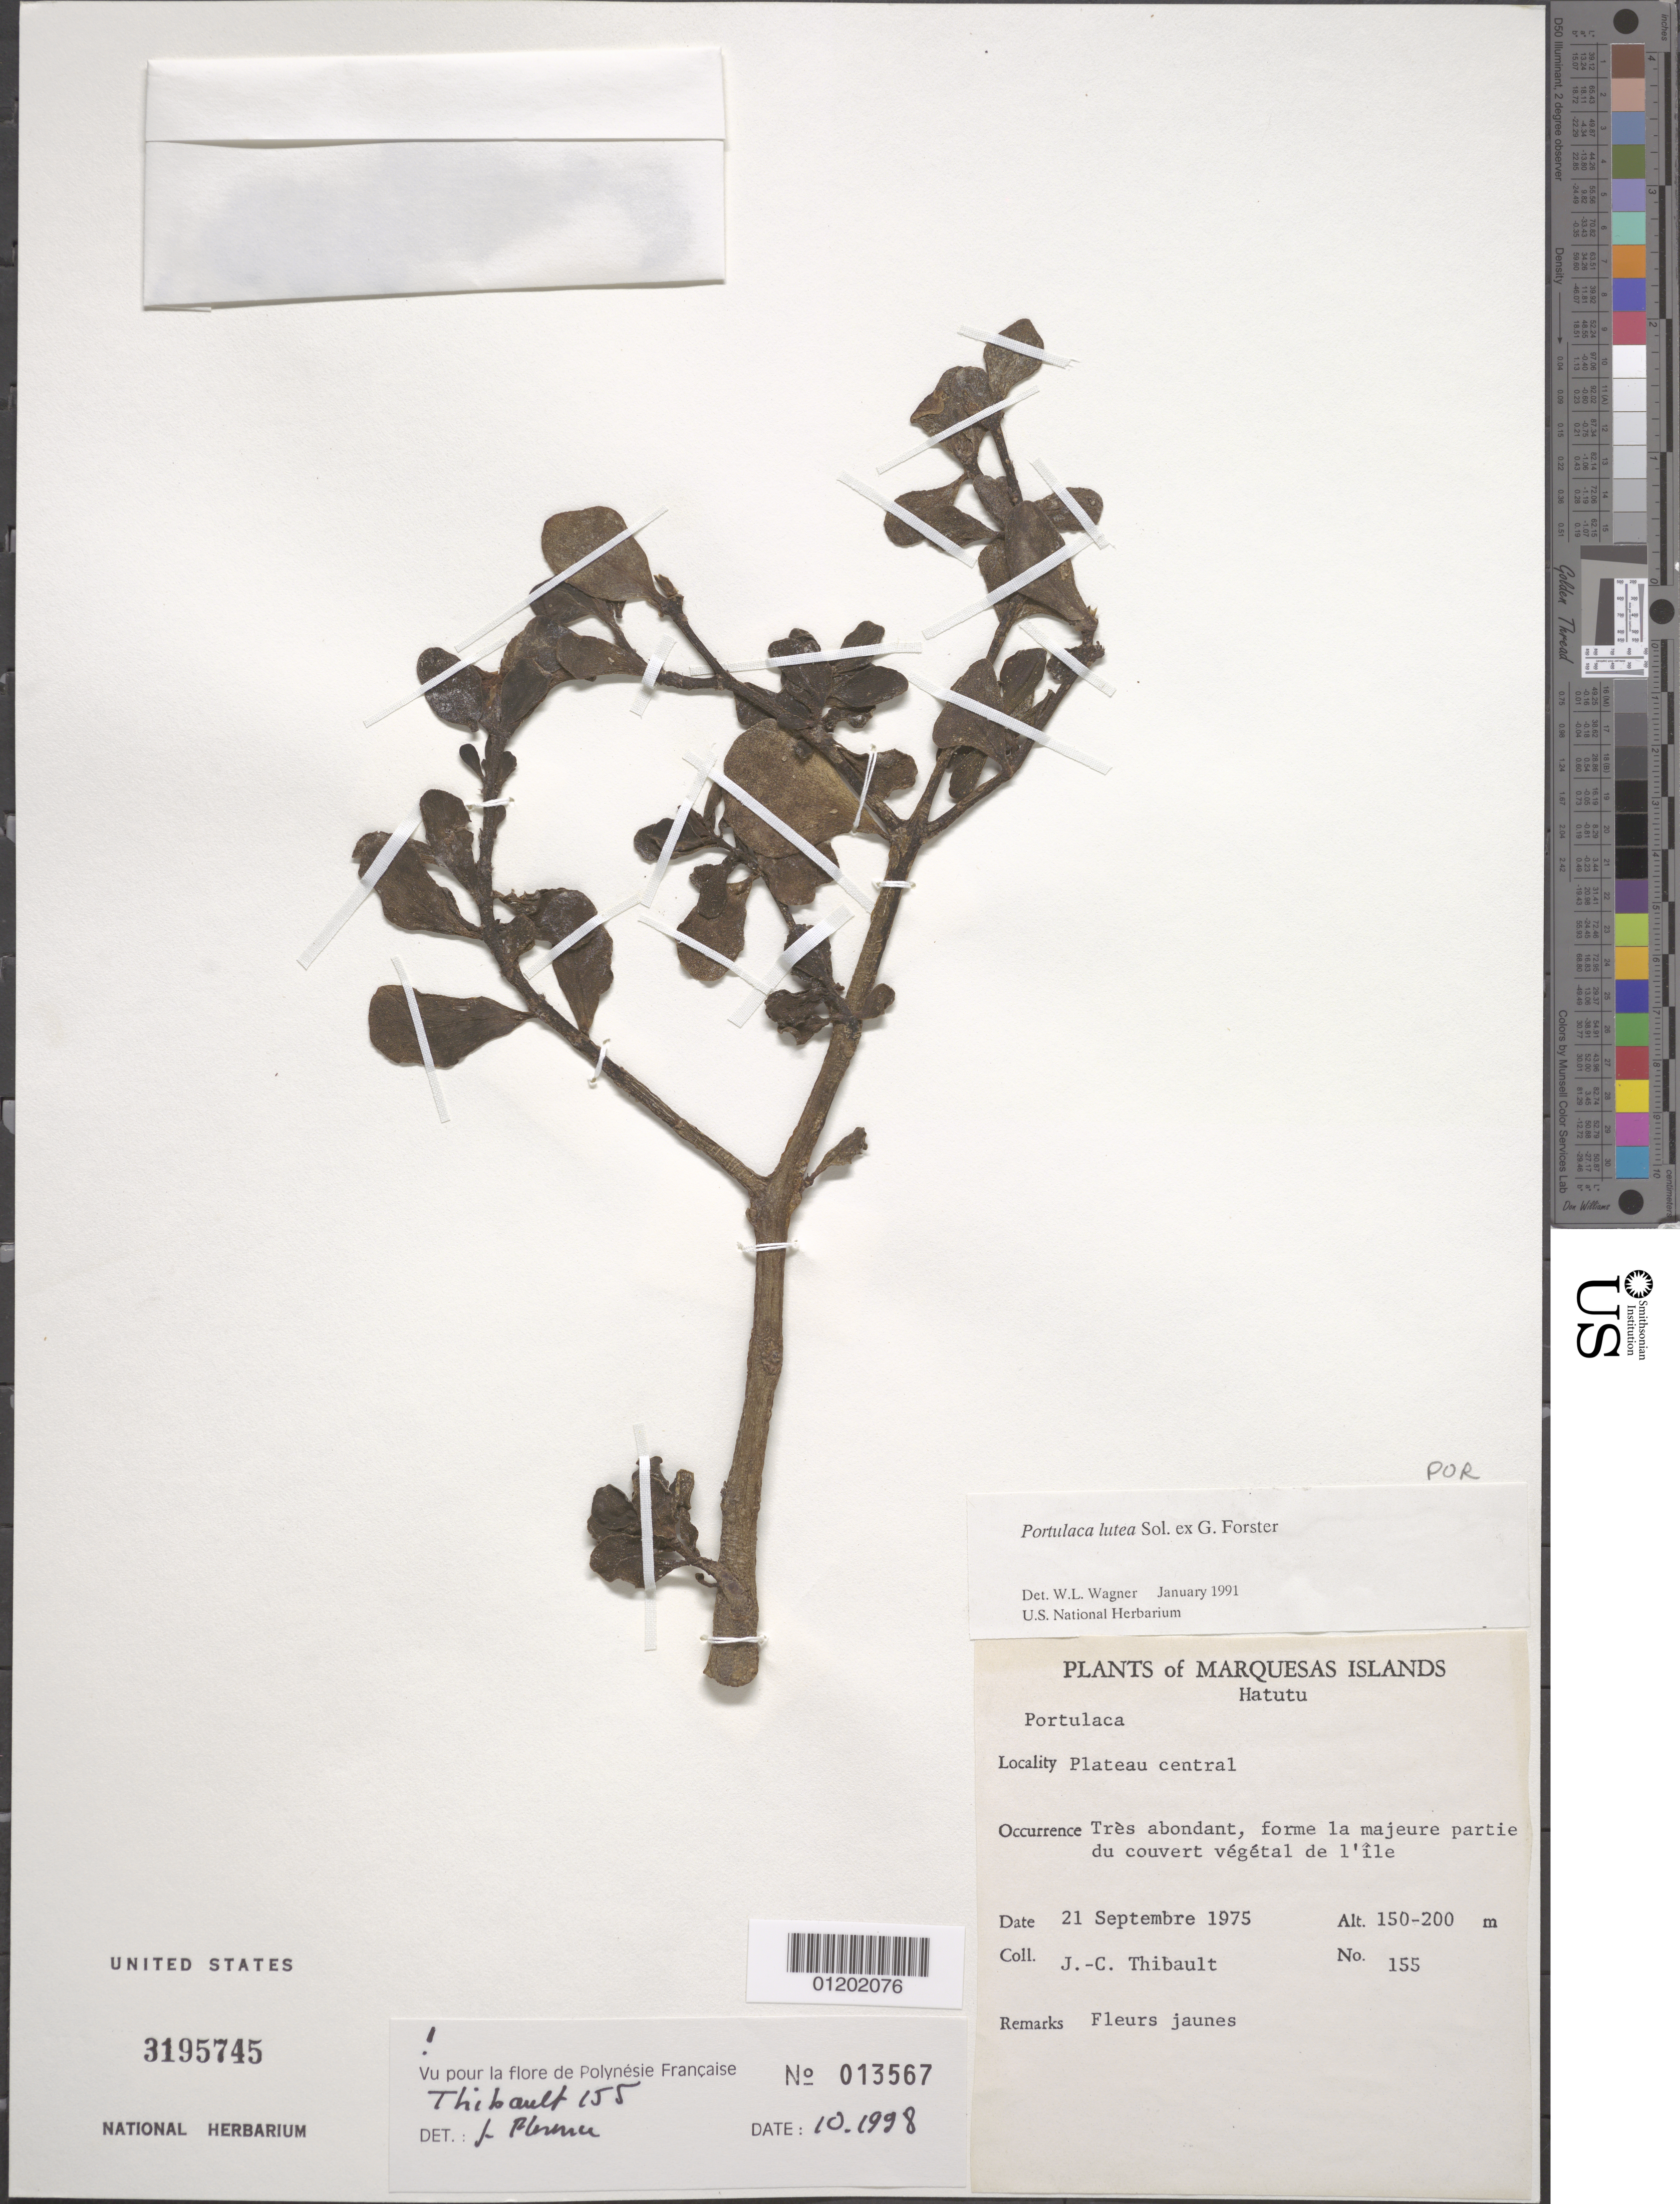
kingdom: Plantae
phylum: Tracheophyta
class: Magnoliopsida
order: Caryophyllales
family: Portulacaceae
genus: Portulaca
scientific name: Portulaca lutea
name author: Sol. ex G. Forst.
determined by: Wagner, W. L., (BOT), Smithsonian Institution - National Museum of Natural History (UNITED STATES)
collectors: J. Thibault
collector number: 155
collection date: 1975-09-21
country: French Polynesia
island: Hatutaa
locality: Plateau centrale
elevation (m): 150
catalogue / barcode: US 3195745